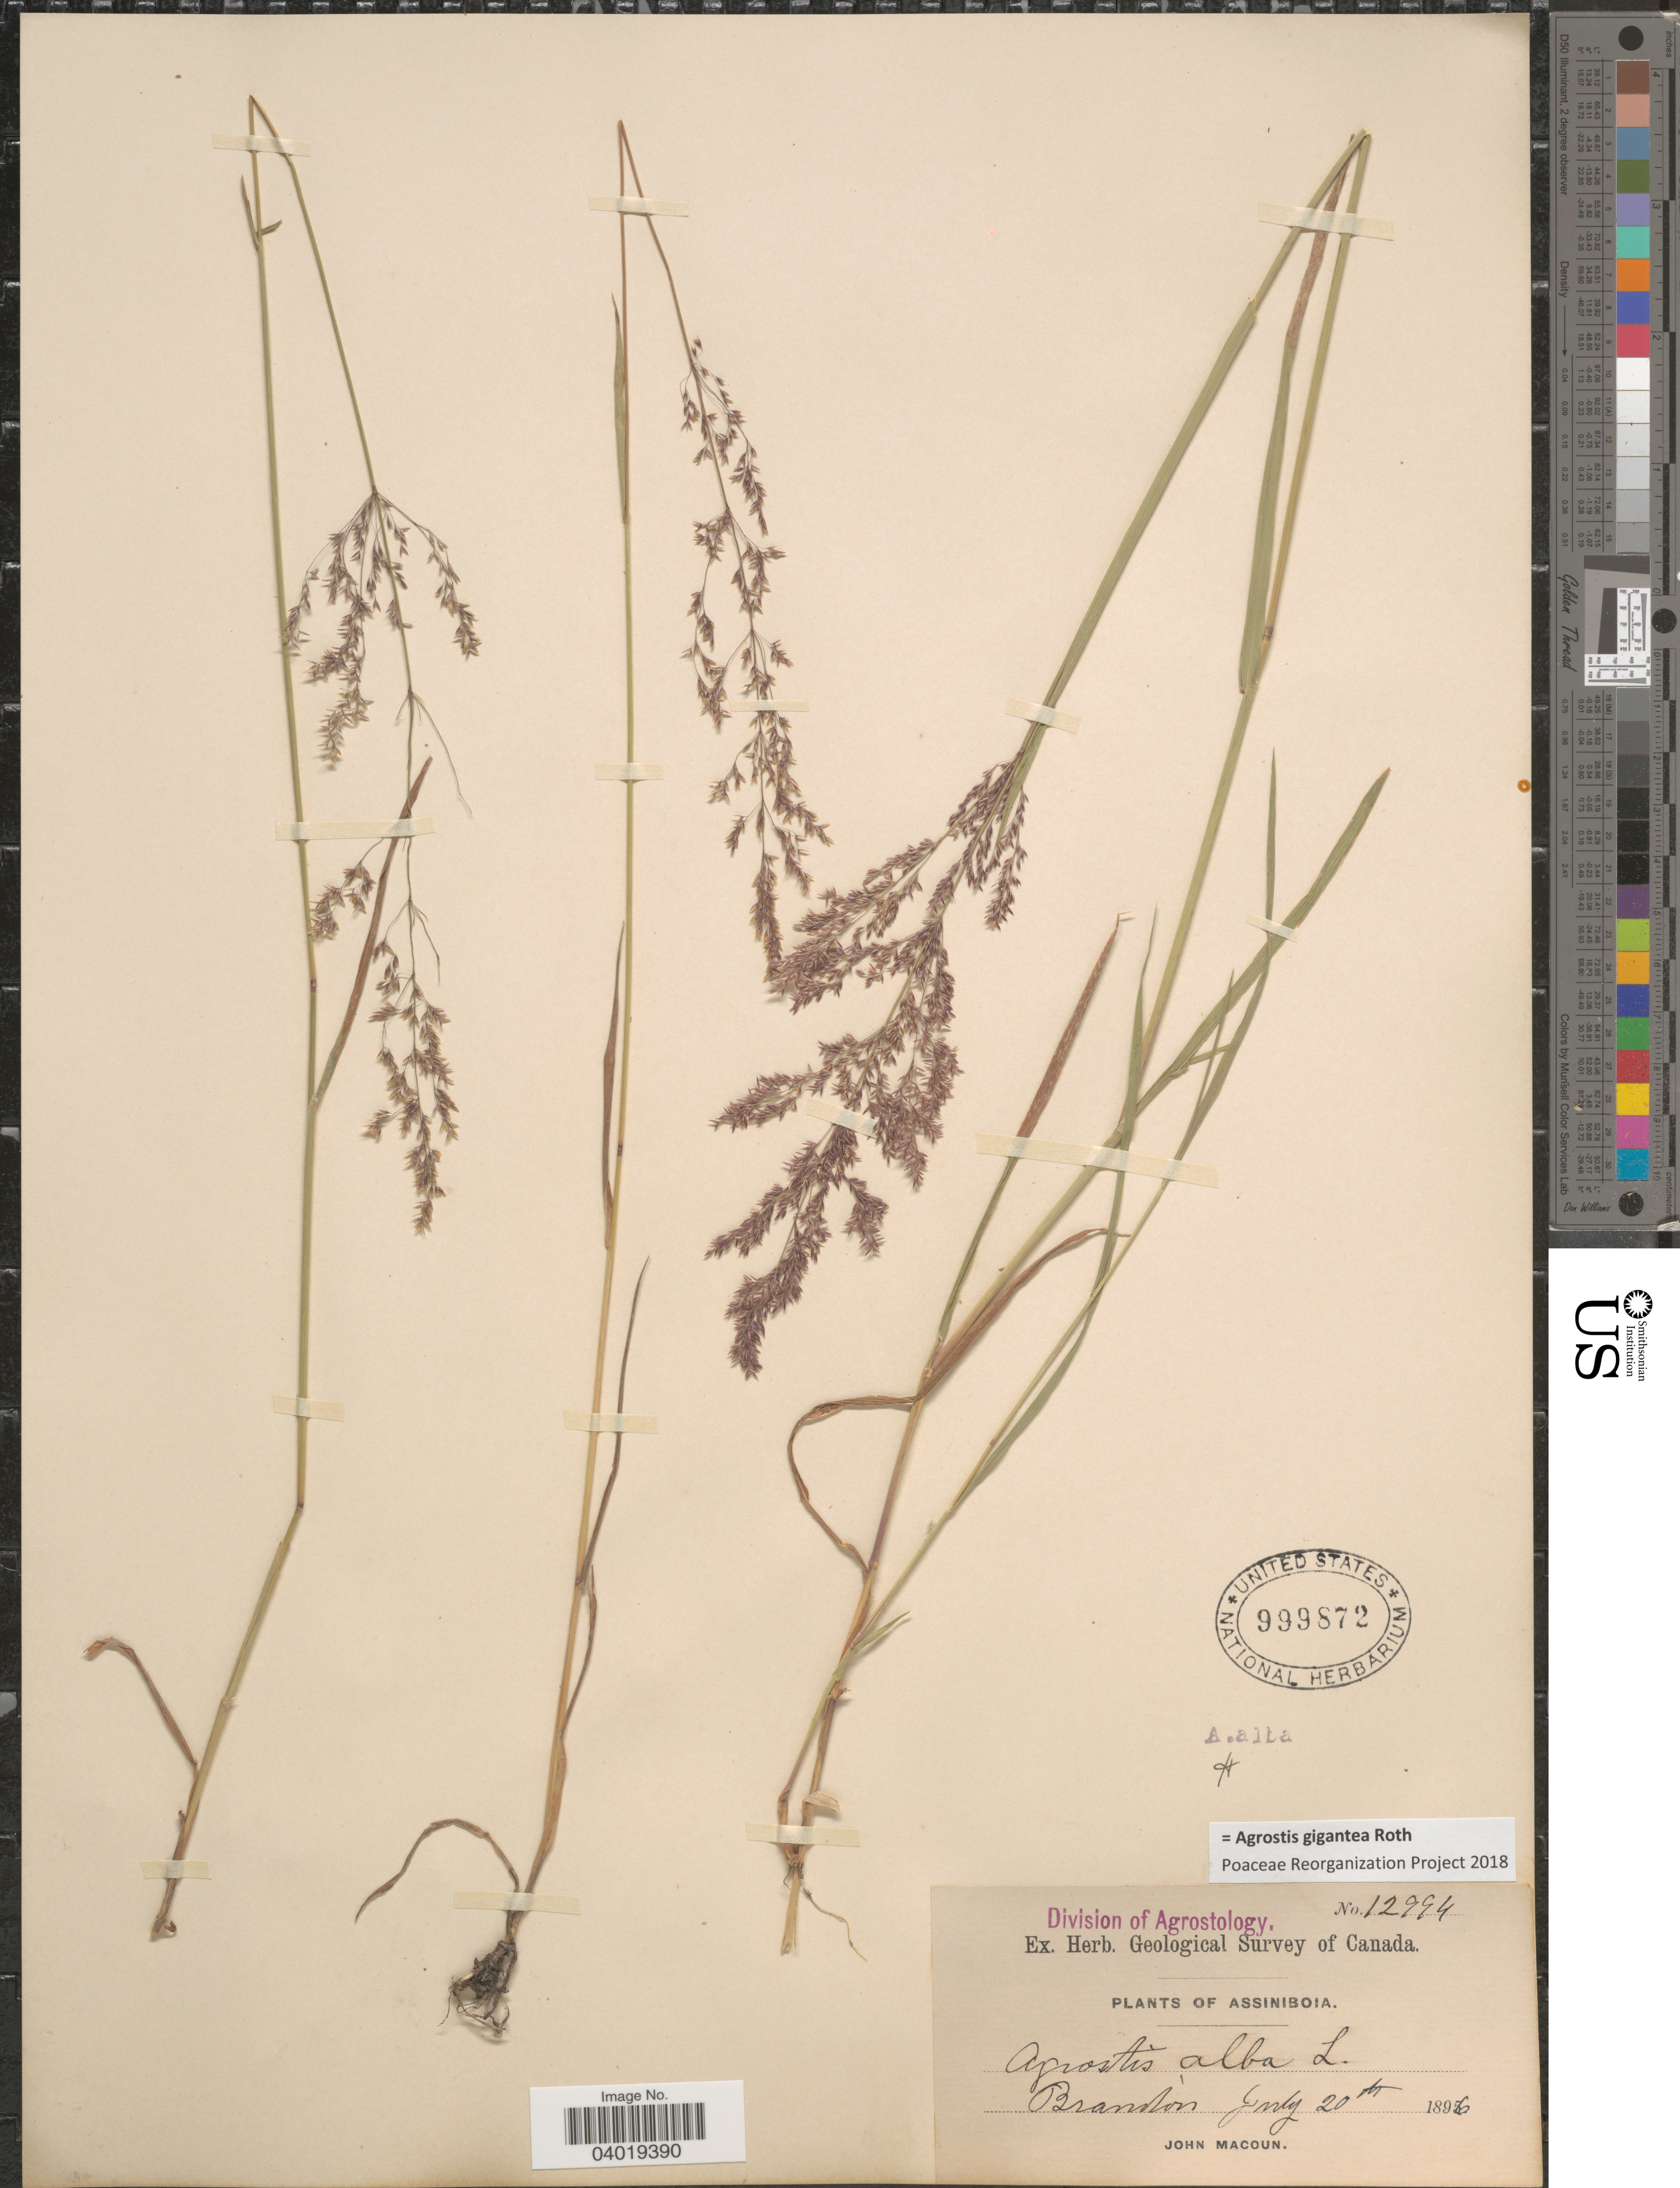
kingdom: Plantae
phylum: Tracheophyta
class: Liliopsida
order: Poales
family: Poaceae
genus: Agrostis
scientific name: Agrostis gigantea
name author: Roth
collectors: J. Macoun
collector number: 12994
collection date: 1896-07-20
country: Canada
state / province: Saskatchewan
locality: Assiniboia. Brandon.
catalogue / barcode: US 999872